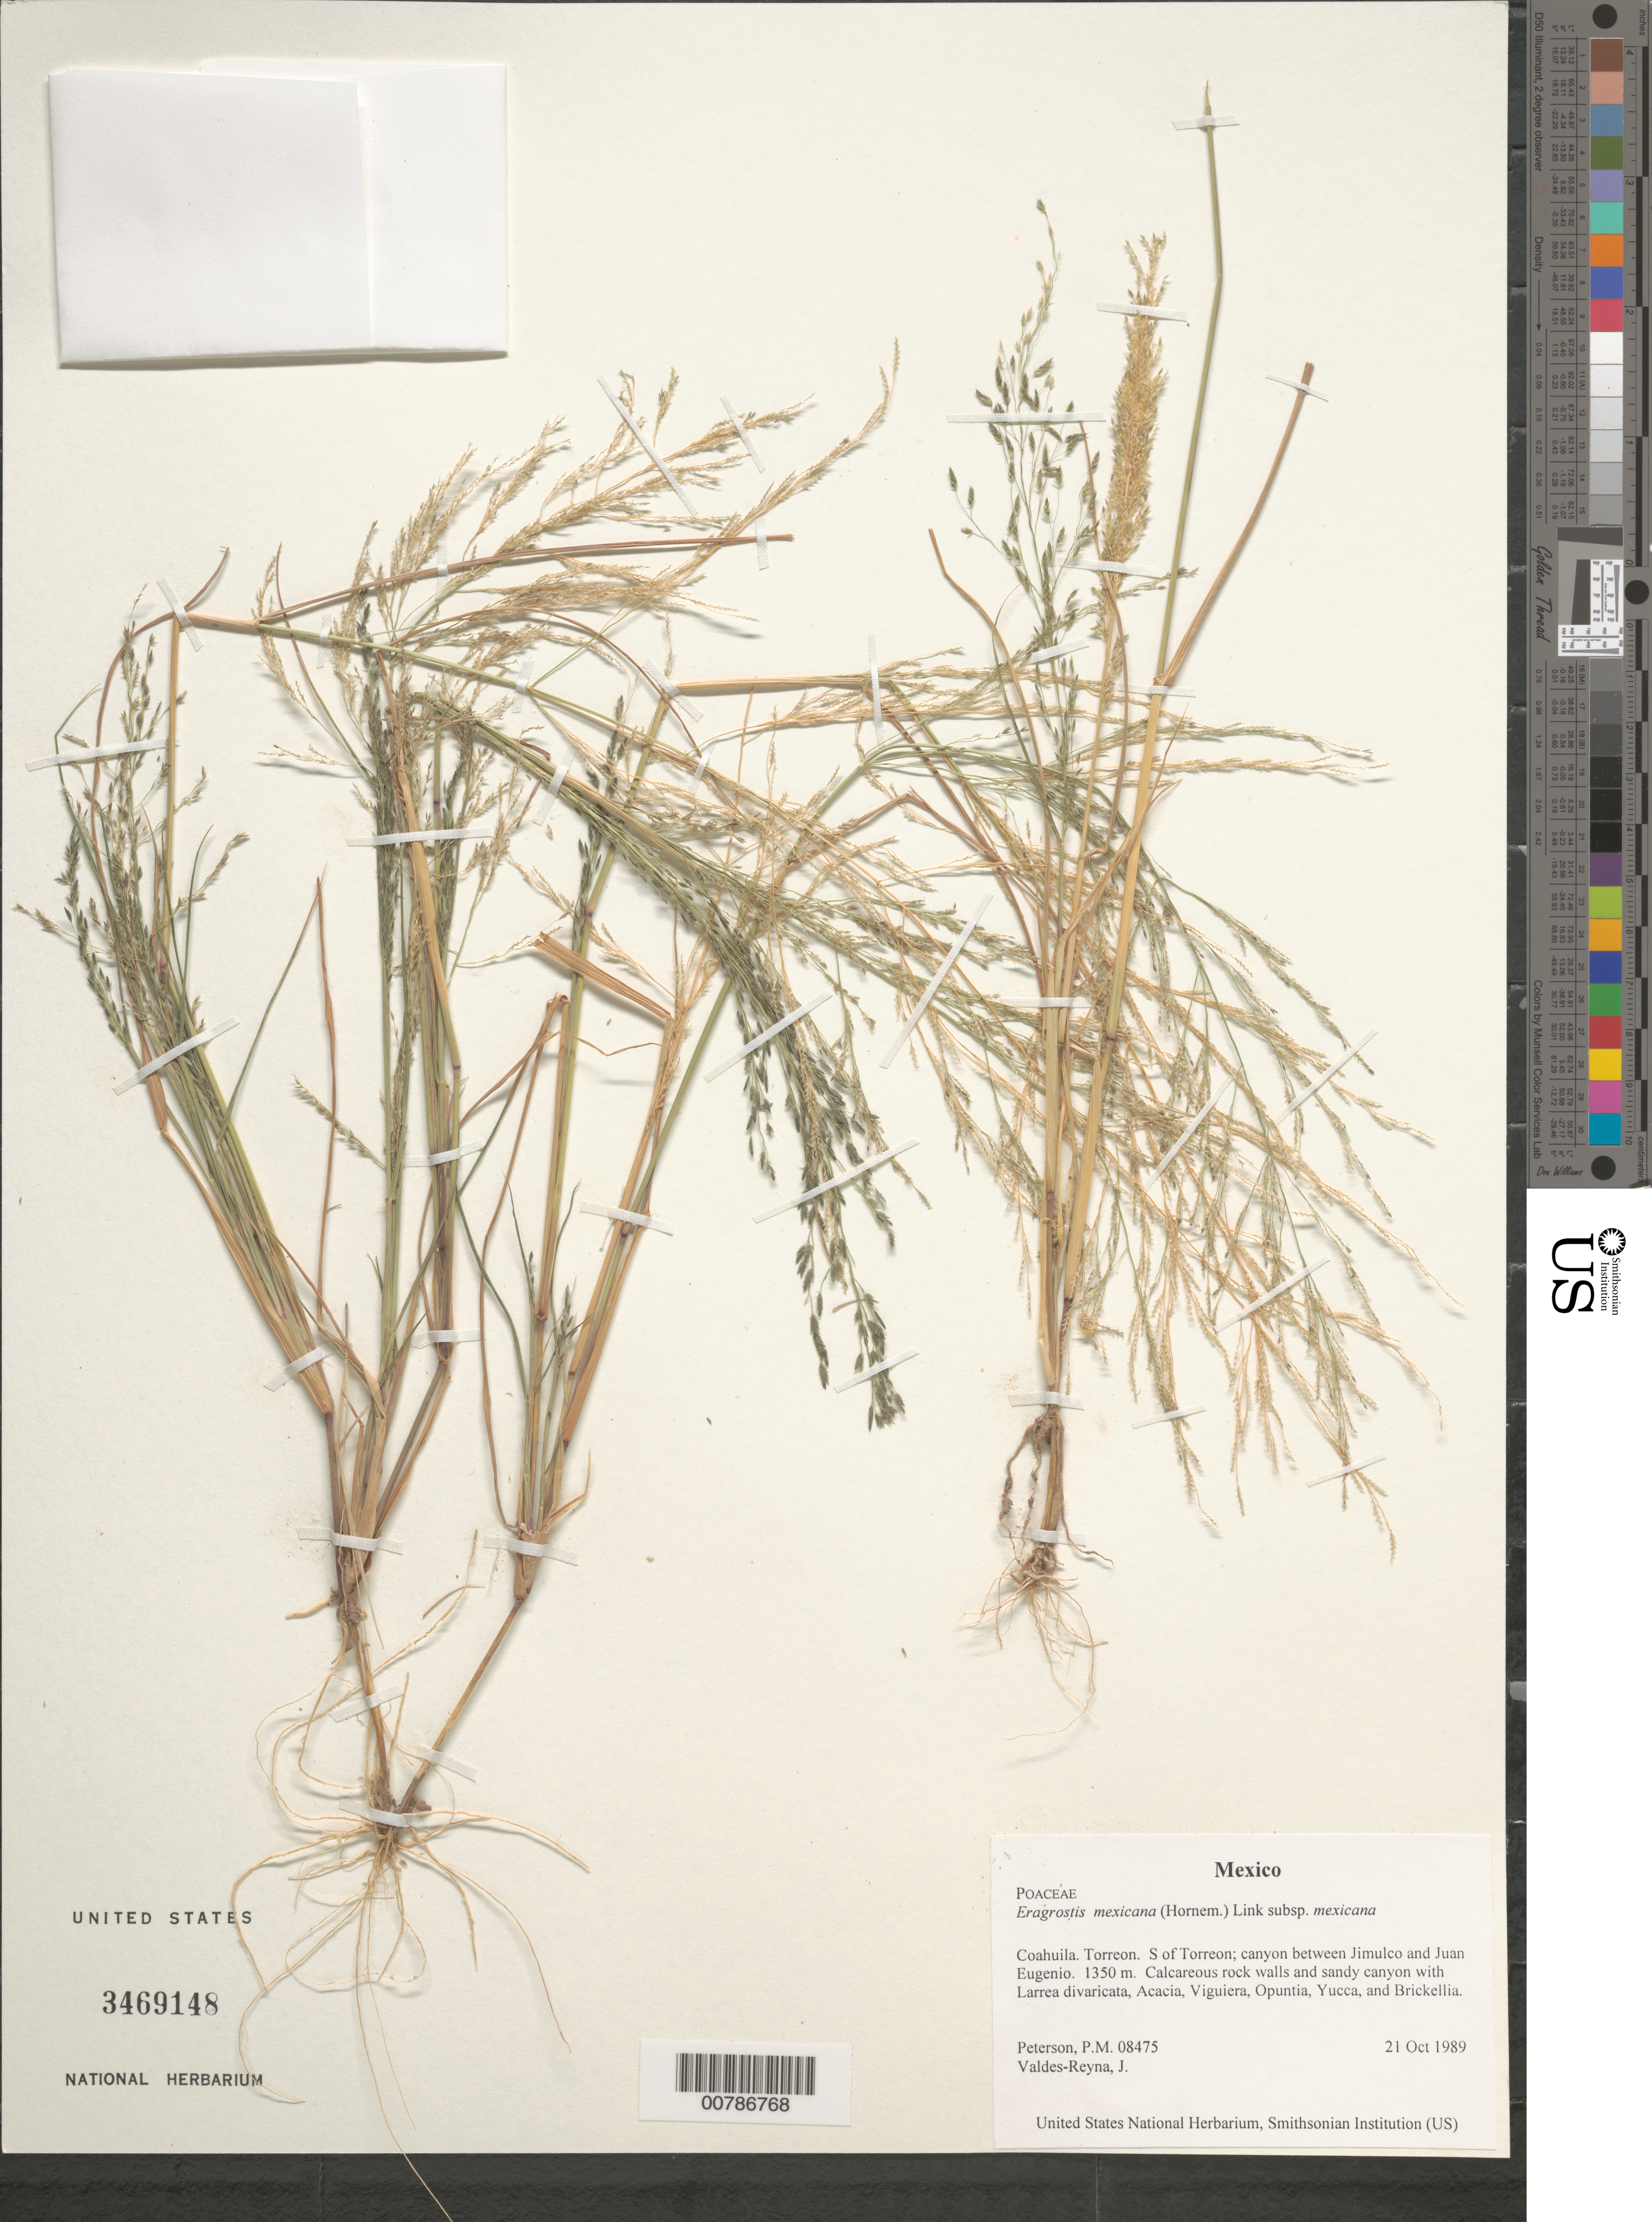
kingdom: Plantae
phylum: Tracheophyta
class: Liliopsida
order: Poales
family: Poaceae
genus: Eragrostis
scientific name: Eragrostis mexicana subsp. mexicana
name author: (Hornem.) Link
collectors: P. M. Peterson & J. Valdés-Reyna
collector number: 08475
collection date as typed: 21 Oct 1989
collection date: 1989-10-21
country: Mexico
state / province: Coahuila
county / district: Torreon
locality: S of Torreon; canyon between Jimulco and Juan Eugenio.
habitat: Calcareous rock walls and sandy canyon with Larrea divaricata, Acacia, Viguiera, Opuntia, Yucca, and Brickellia.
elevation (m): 1350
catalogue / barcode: US 3469148